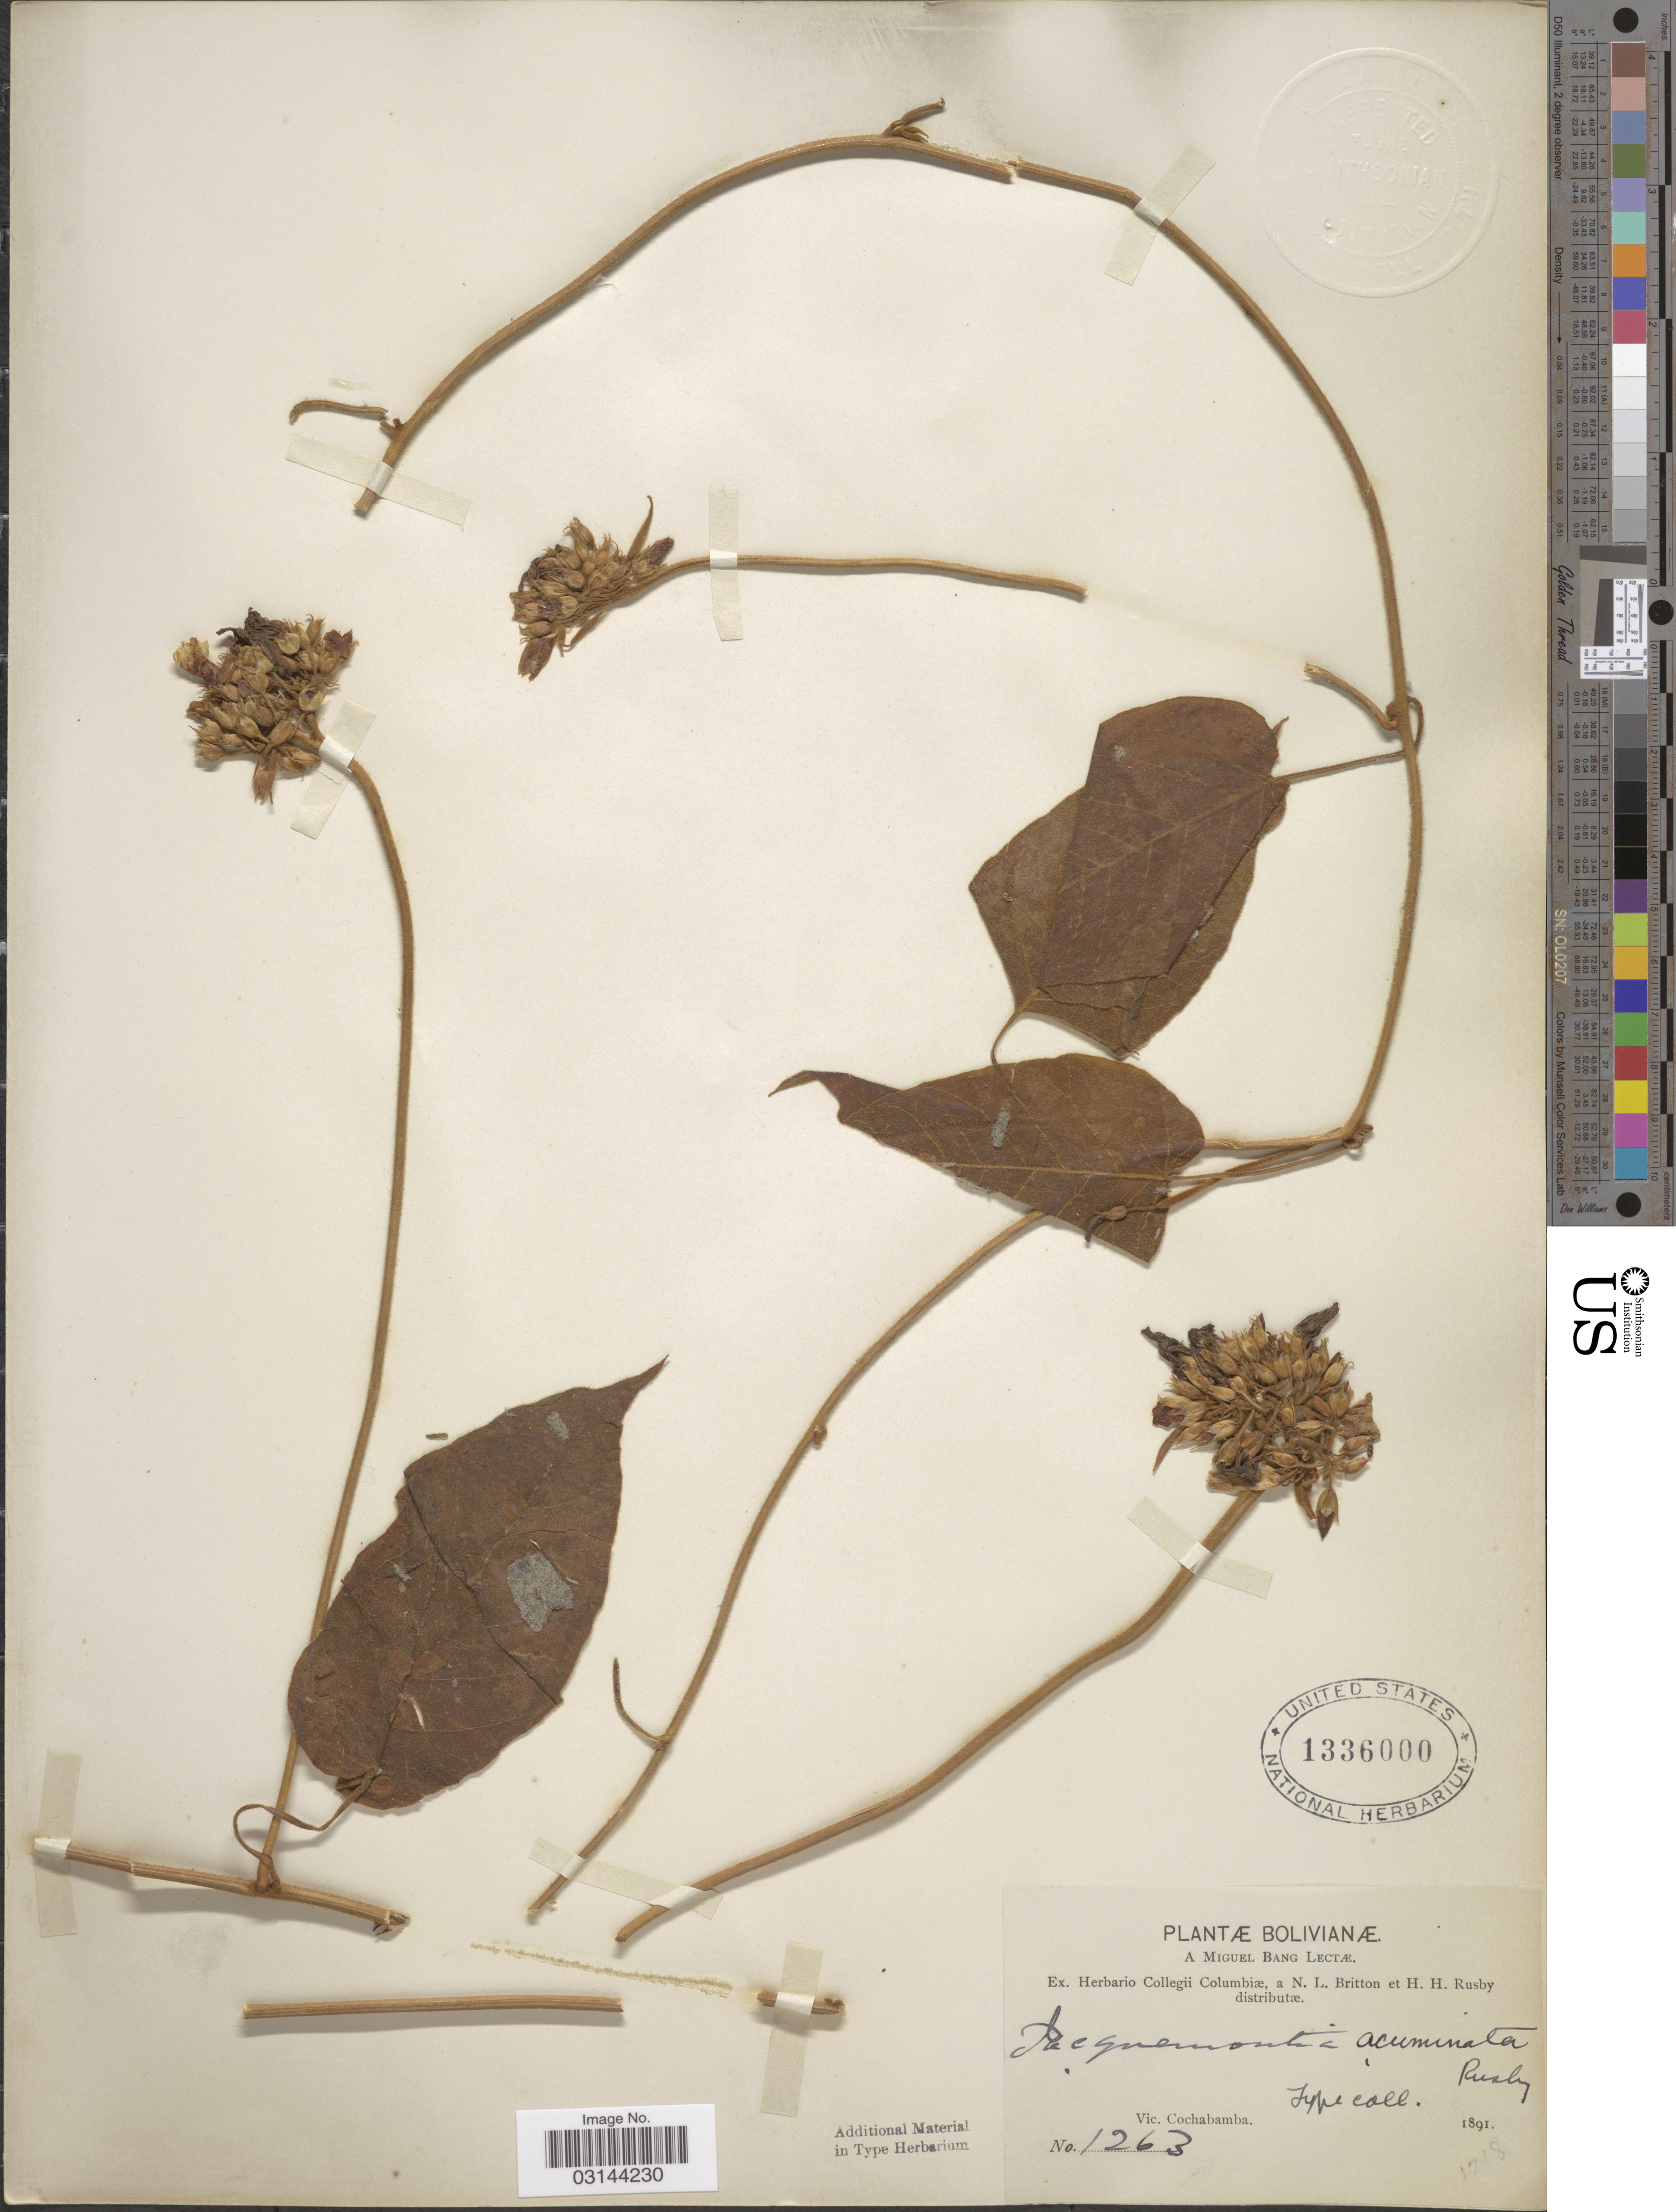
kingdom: Plantae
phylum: Tracheophyta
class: Magnoliopsida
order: Solanales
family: Convolvulaceae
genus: Jacquemontia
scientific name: Jacquemontia acuminata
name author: Rusby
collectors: M. Bang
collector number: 1263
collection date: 1891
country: Bolivia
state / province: Cochabamba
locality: Vic. Cochabamba.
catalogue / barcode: US 1336000